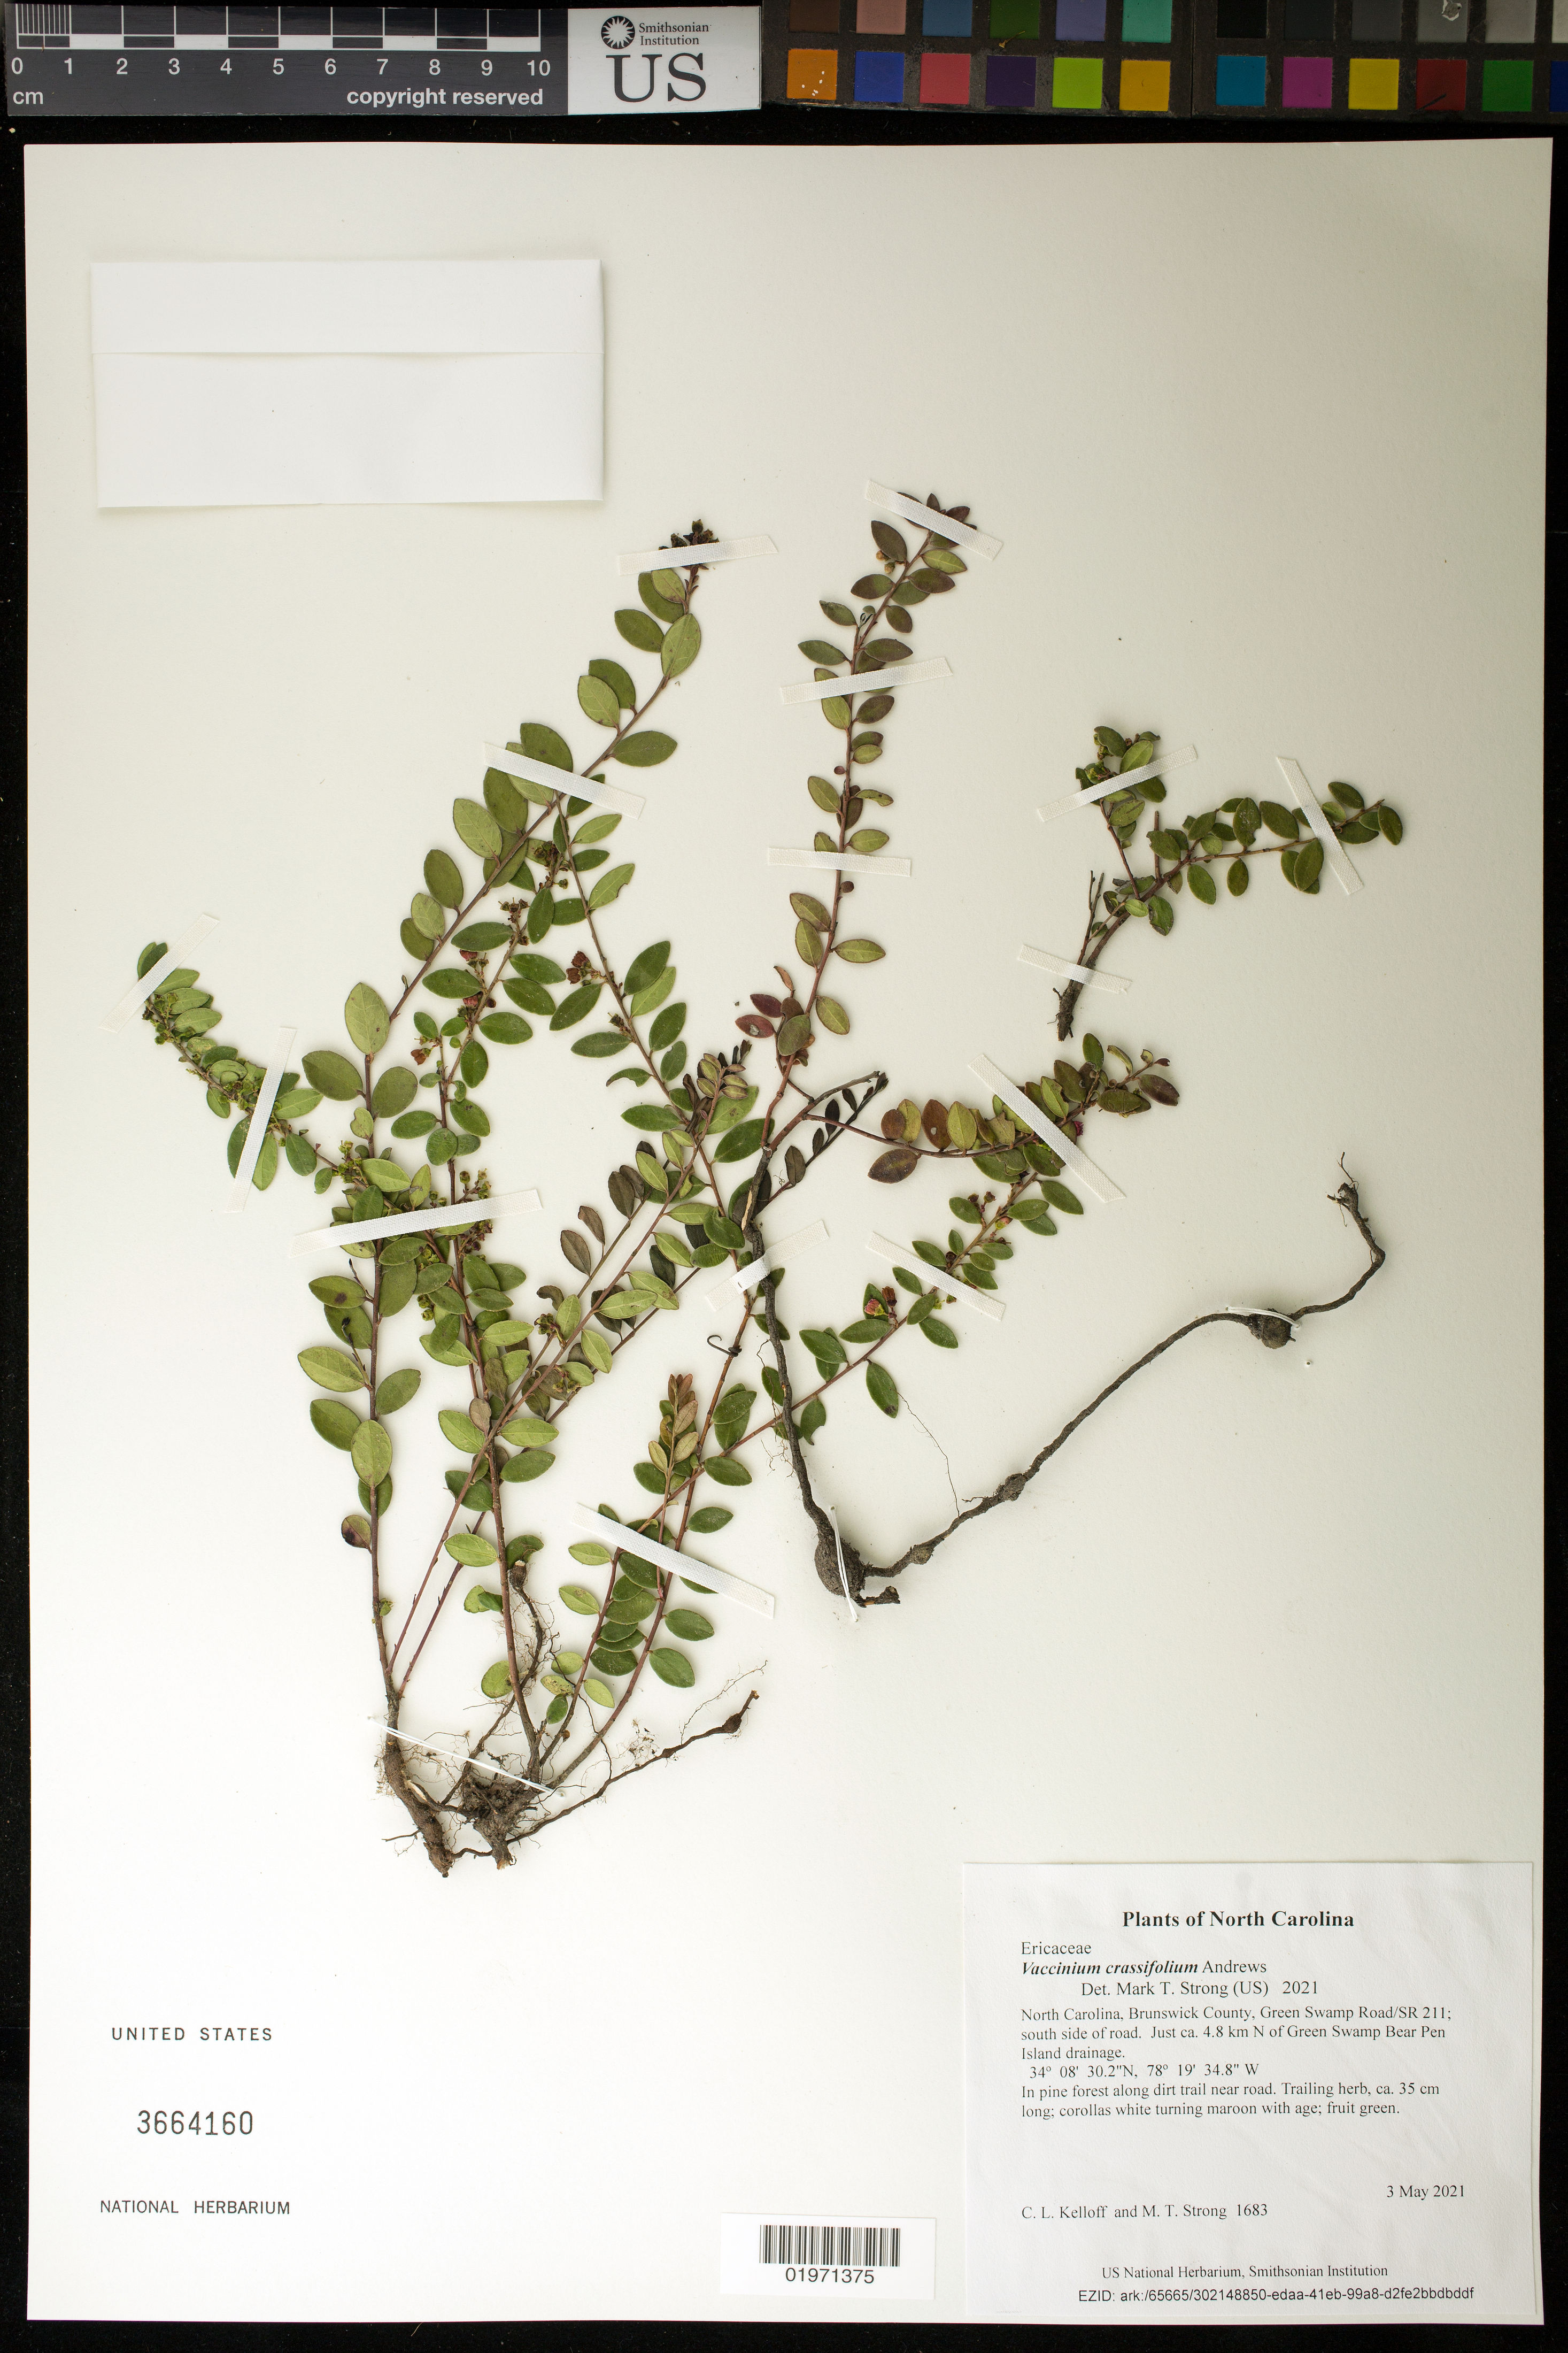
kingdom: Plantae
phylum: Tracheophyta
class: Magnoliopsida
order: Ericales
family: Ericaceae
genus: Vaccinium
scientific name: Vaccinium crassifolium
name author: Andrews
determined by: Strong, M. T., (US), Smithsonian Institution - National Museum of Natural History (UNITED STATES)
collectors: C. L. Kelloff & M. T. Strong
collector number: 1683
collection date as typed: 3 May 2021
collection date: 2021-05-03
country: United States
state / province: North Carolina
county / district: Brunswick County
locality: Green Swamp Road/SR 211; south side of road. Just ca. 4.8 km N of Green Swamp Bear Pen Island drainage.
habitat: In pine forest along dirt trail near road.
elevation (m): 18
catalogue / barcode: US 3664160